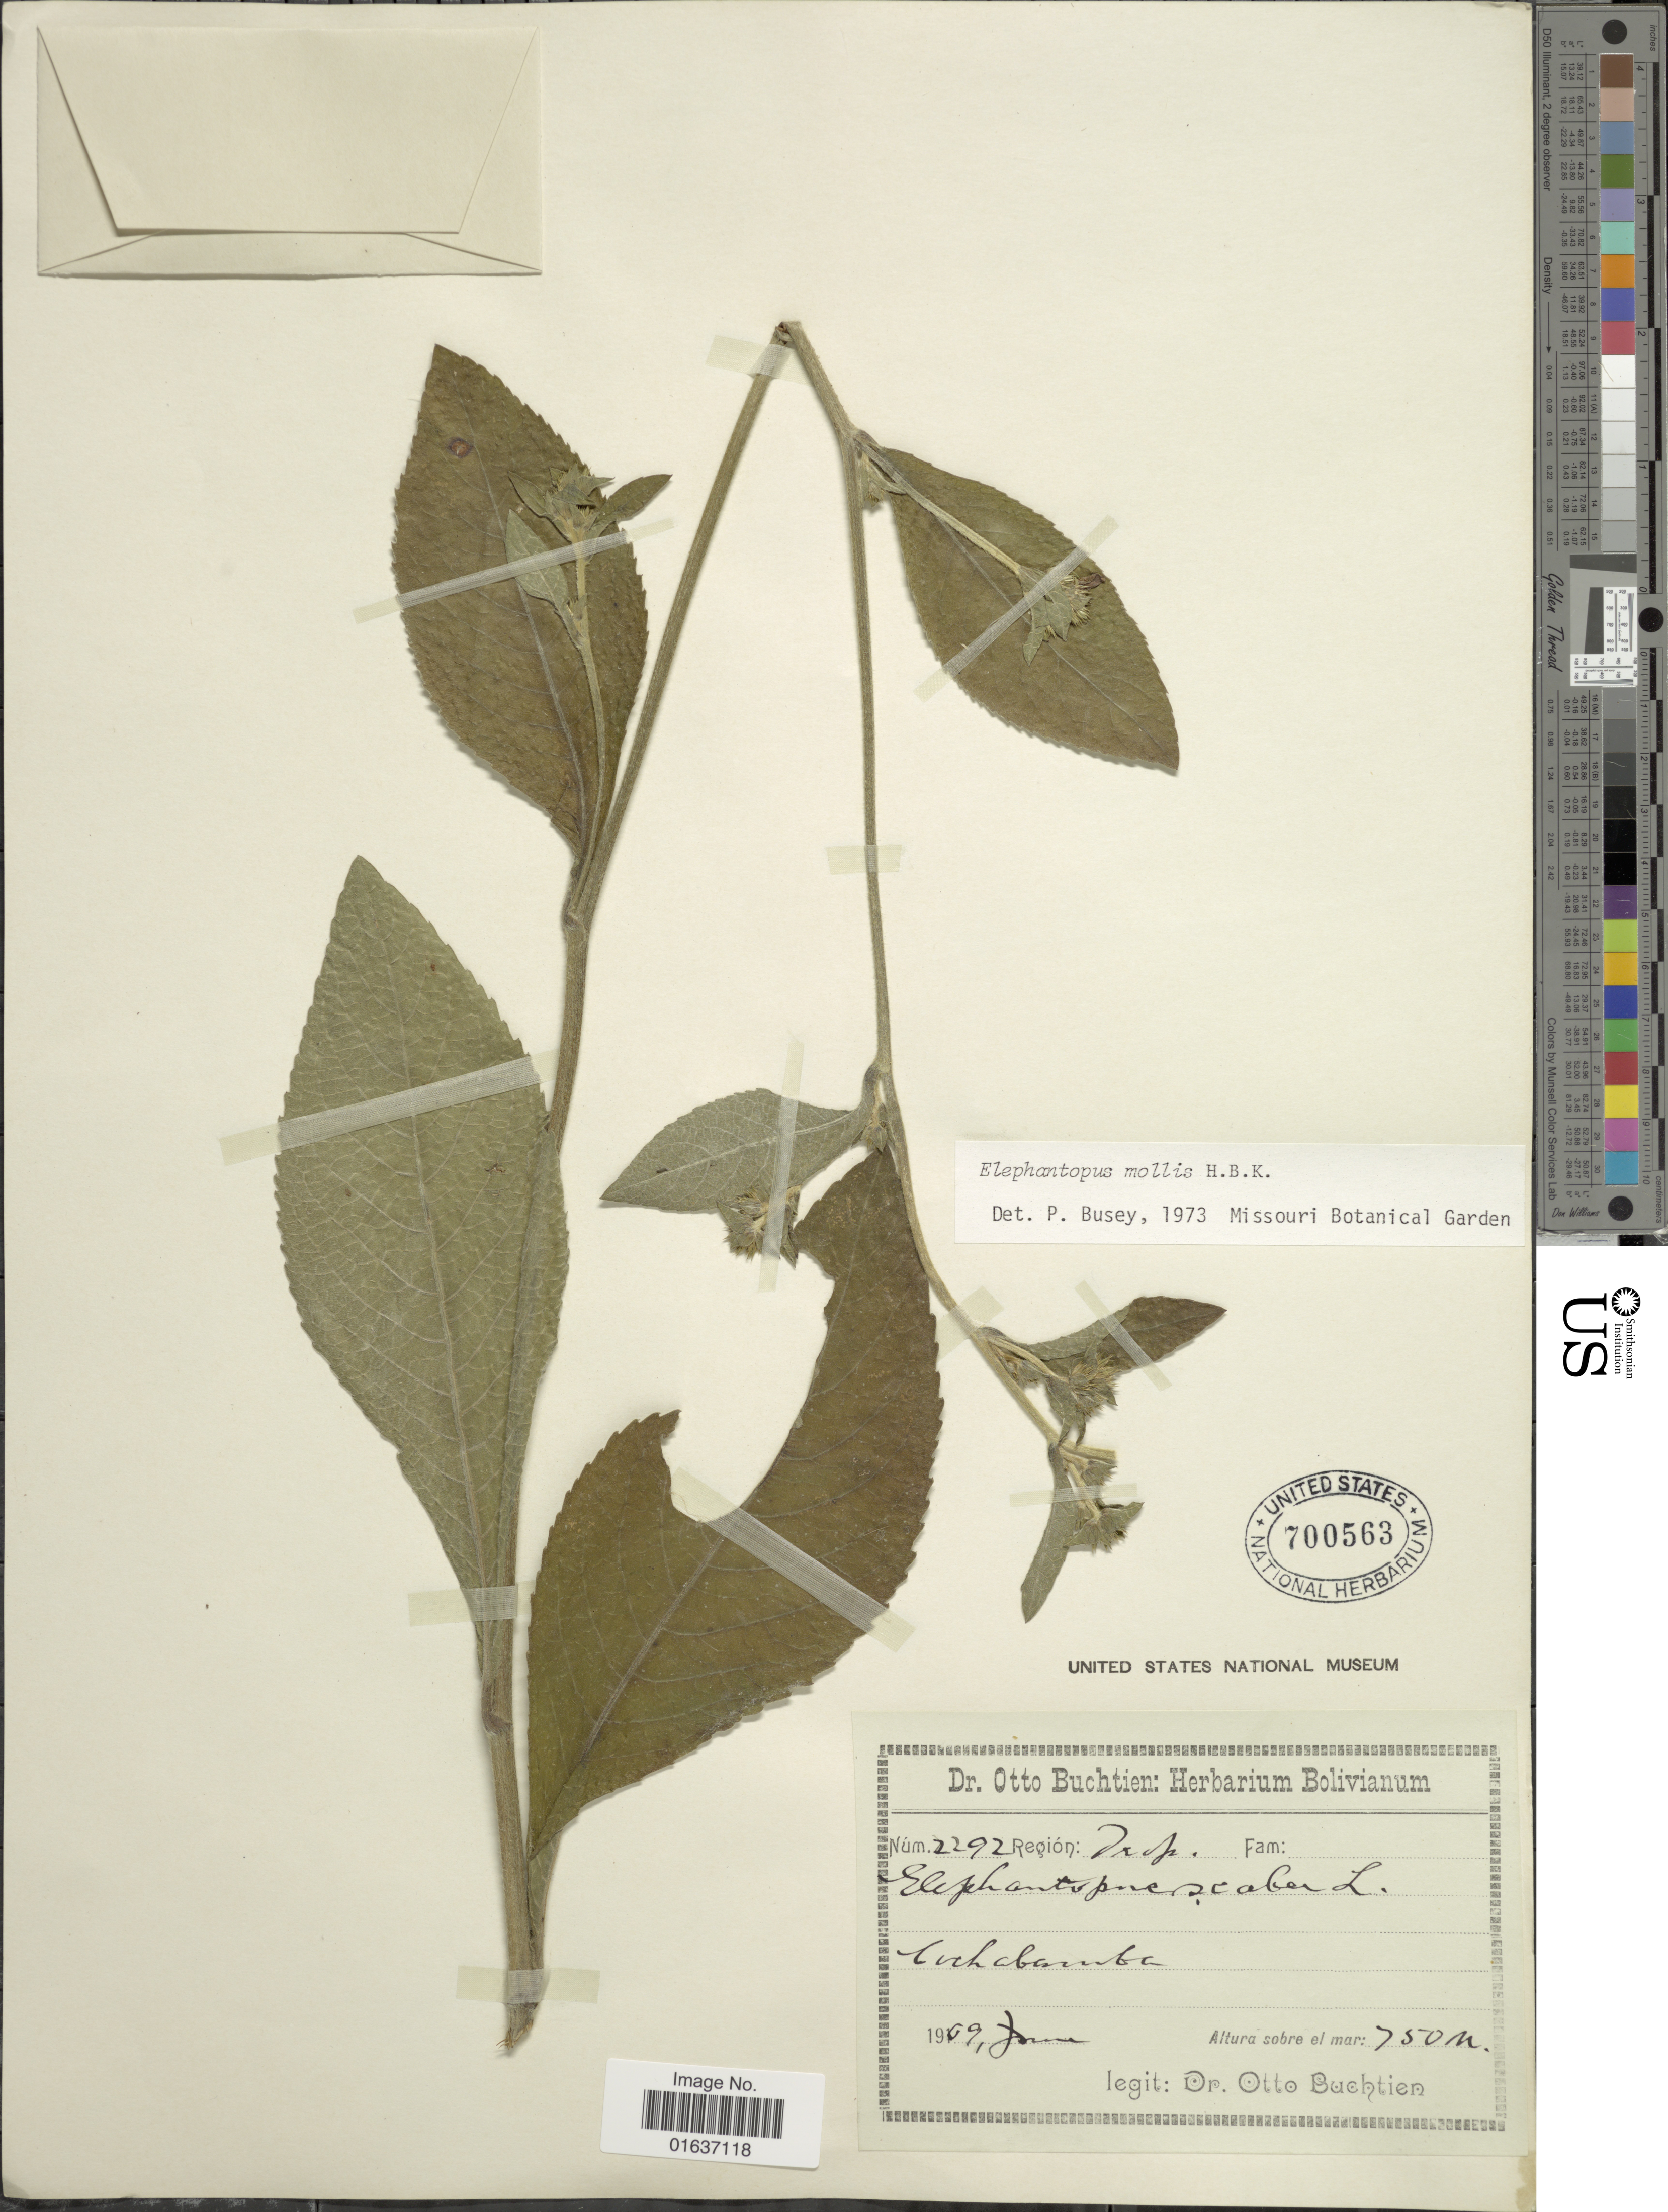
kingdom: Plantae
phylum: Tracheophyta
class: Magnoliopsida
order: Asterales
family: Asteraceae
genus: Elephantopus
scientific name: Elephantopus mollis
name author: Kunth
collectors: O. Buchtien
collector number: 2292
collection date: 1909-06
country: Bolivia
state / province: Cochabamba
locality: Región: trop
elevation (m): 750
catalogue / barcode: US 700563